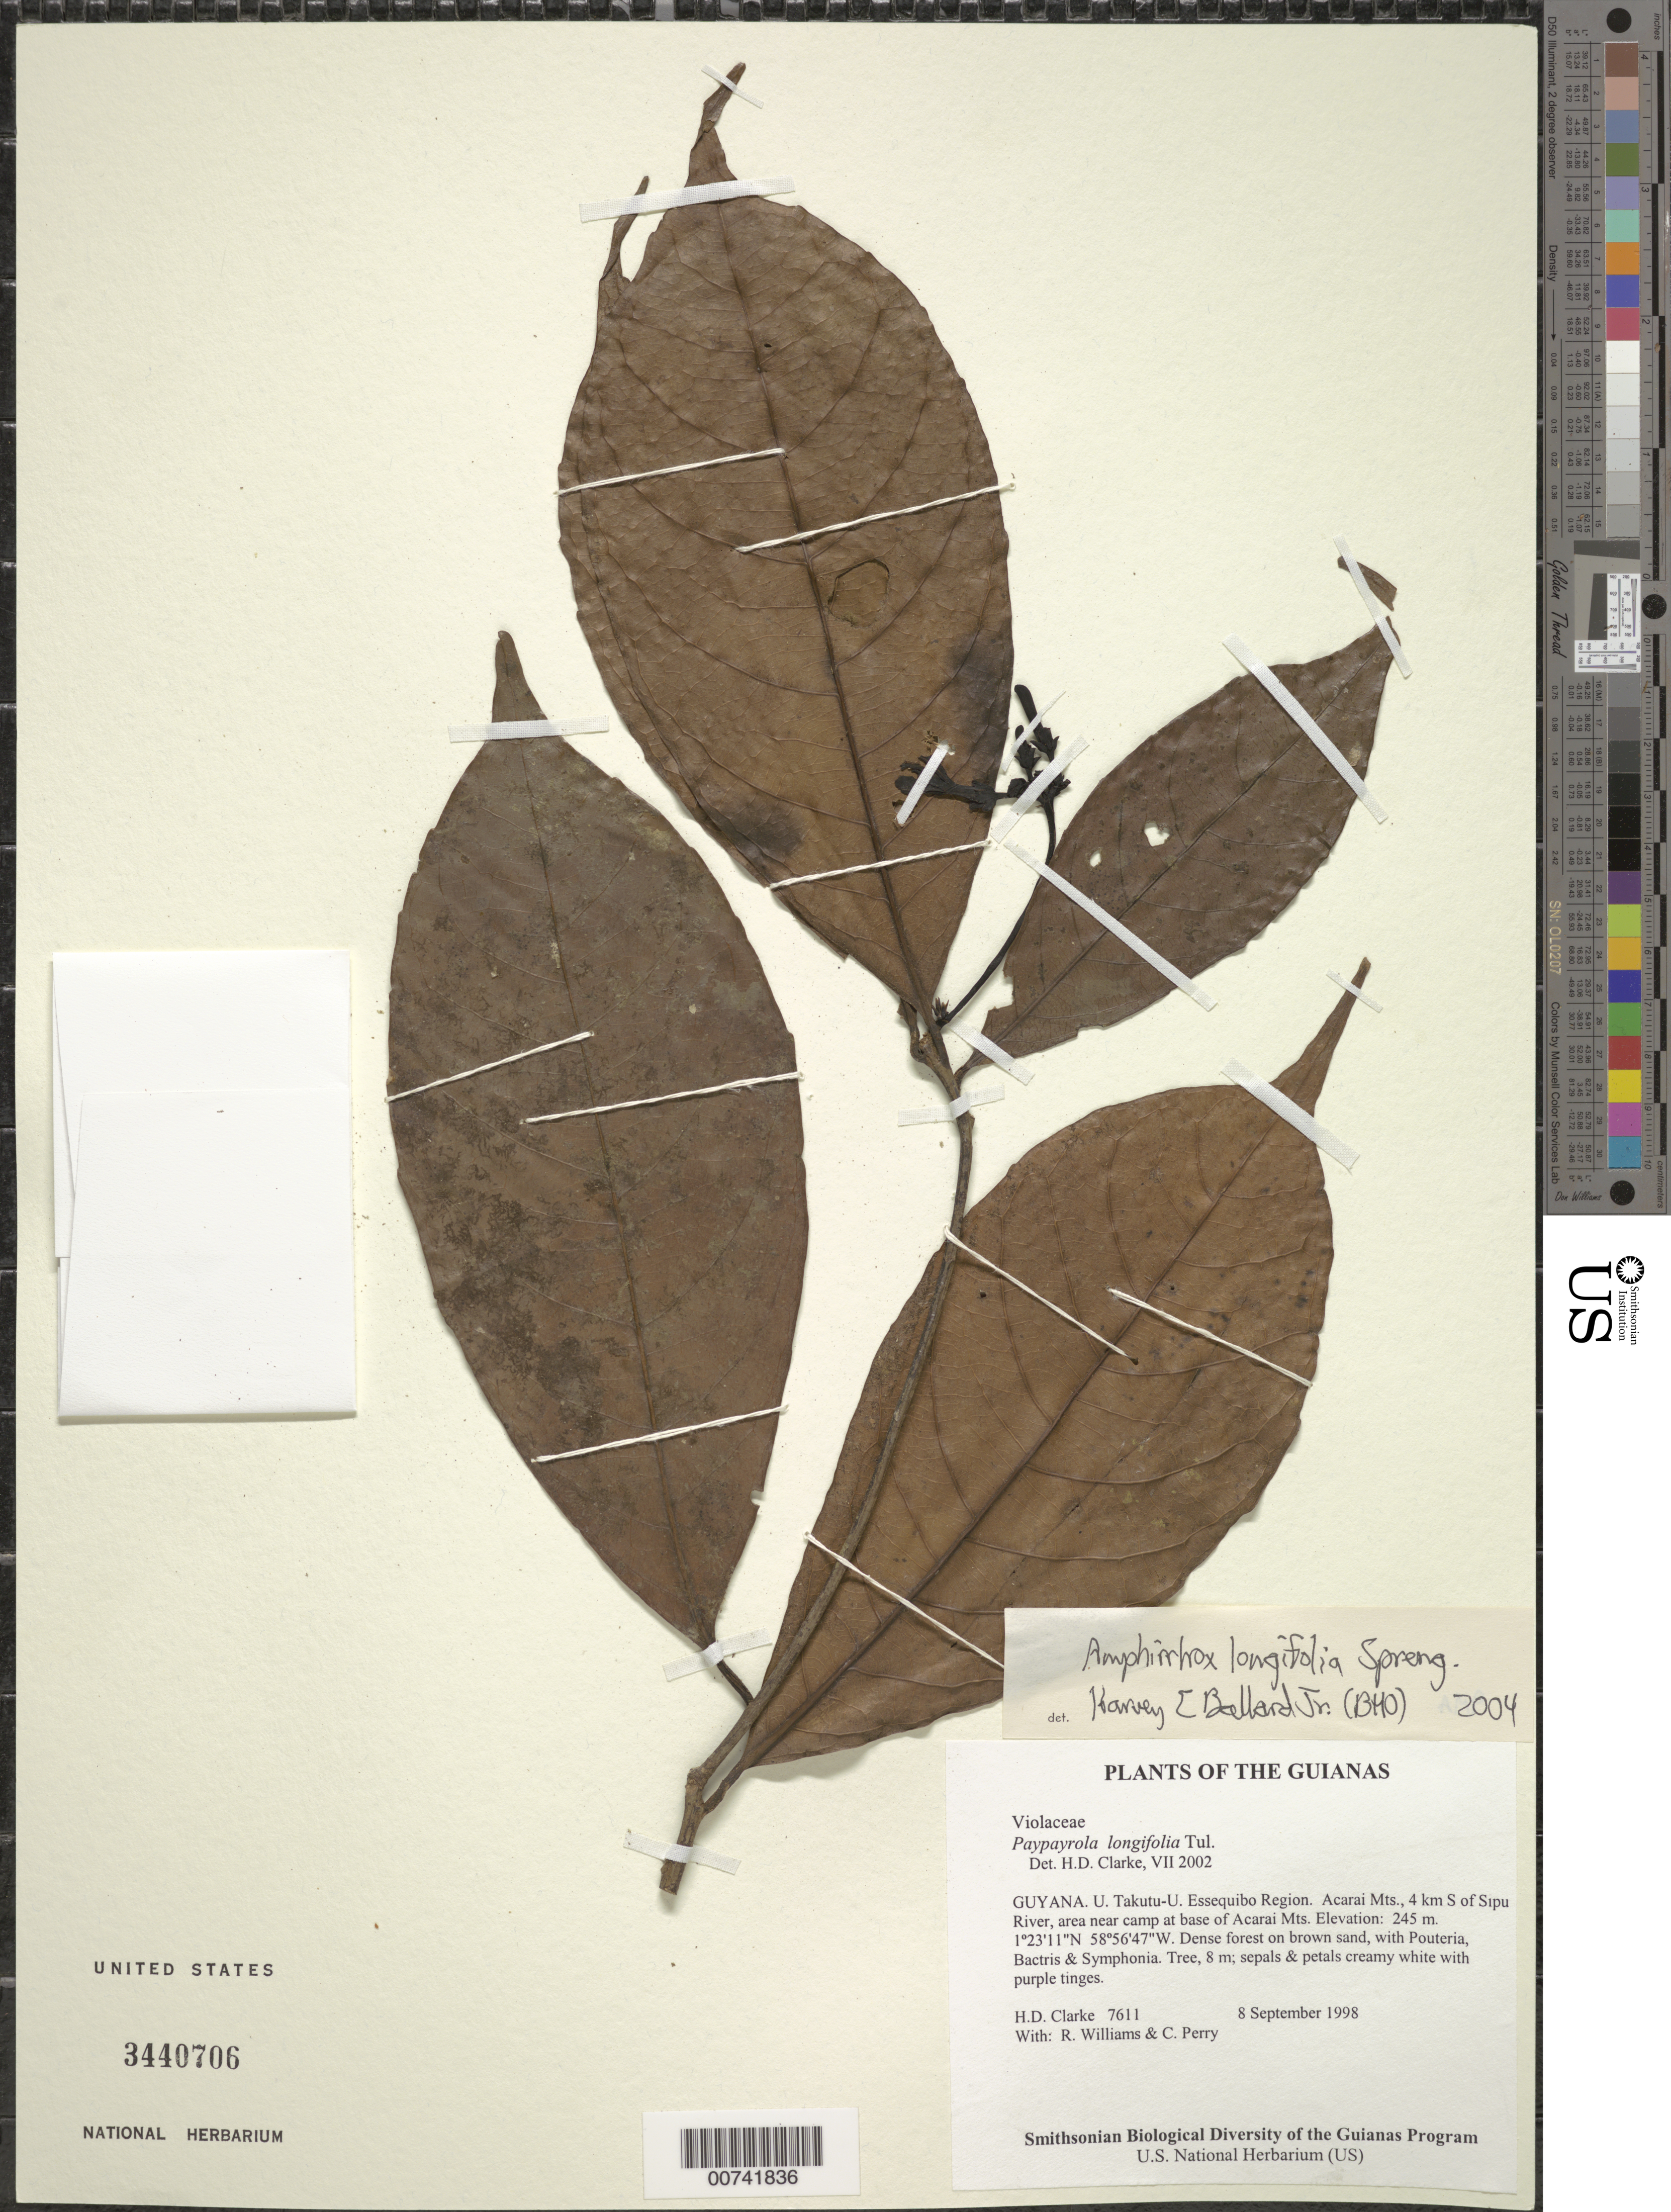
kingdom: Plantae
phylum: Tracheophyta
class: Magnoliopsida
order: Malpighiales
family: Violaceae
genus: Amphirrhox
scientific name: Amphirrhox longifolia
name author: (A. St.-Hil.) Spreng.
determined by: Clarke, H. D., University of North Carolina (Asheville)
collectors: H. D. Clarke, R. Williams & C. Perry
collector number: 7611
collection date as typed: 8 September 1998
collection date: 1998-09-08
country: Guyana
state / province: U. Takutu-U. Essequibo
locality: Acarai Mts., 4 km S of Sipu River, area near camp at base of Acarai Mts.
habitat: Dense forest on brown sand, with Pouteria, Bactris & Symphonia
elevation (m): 245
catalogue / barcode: US 3440706